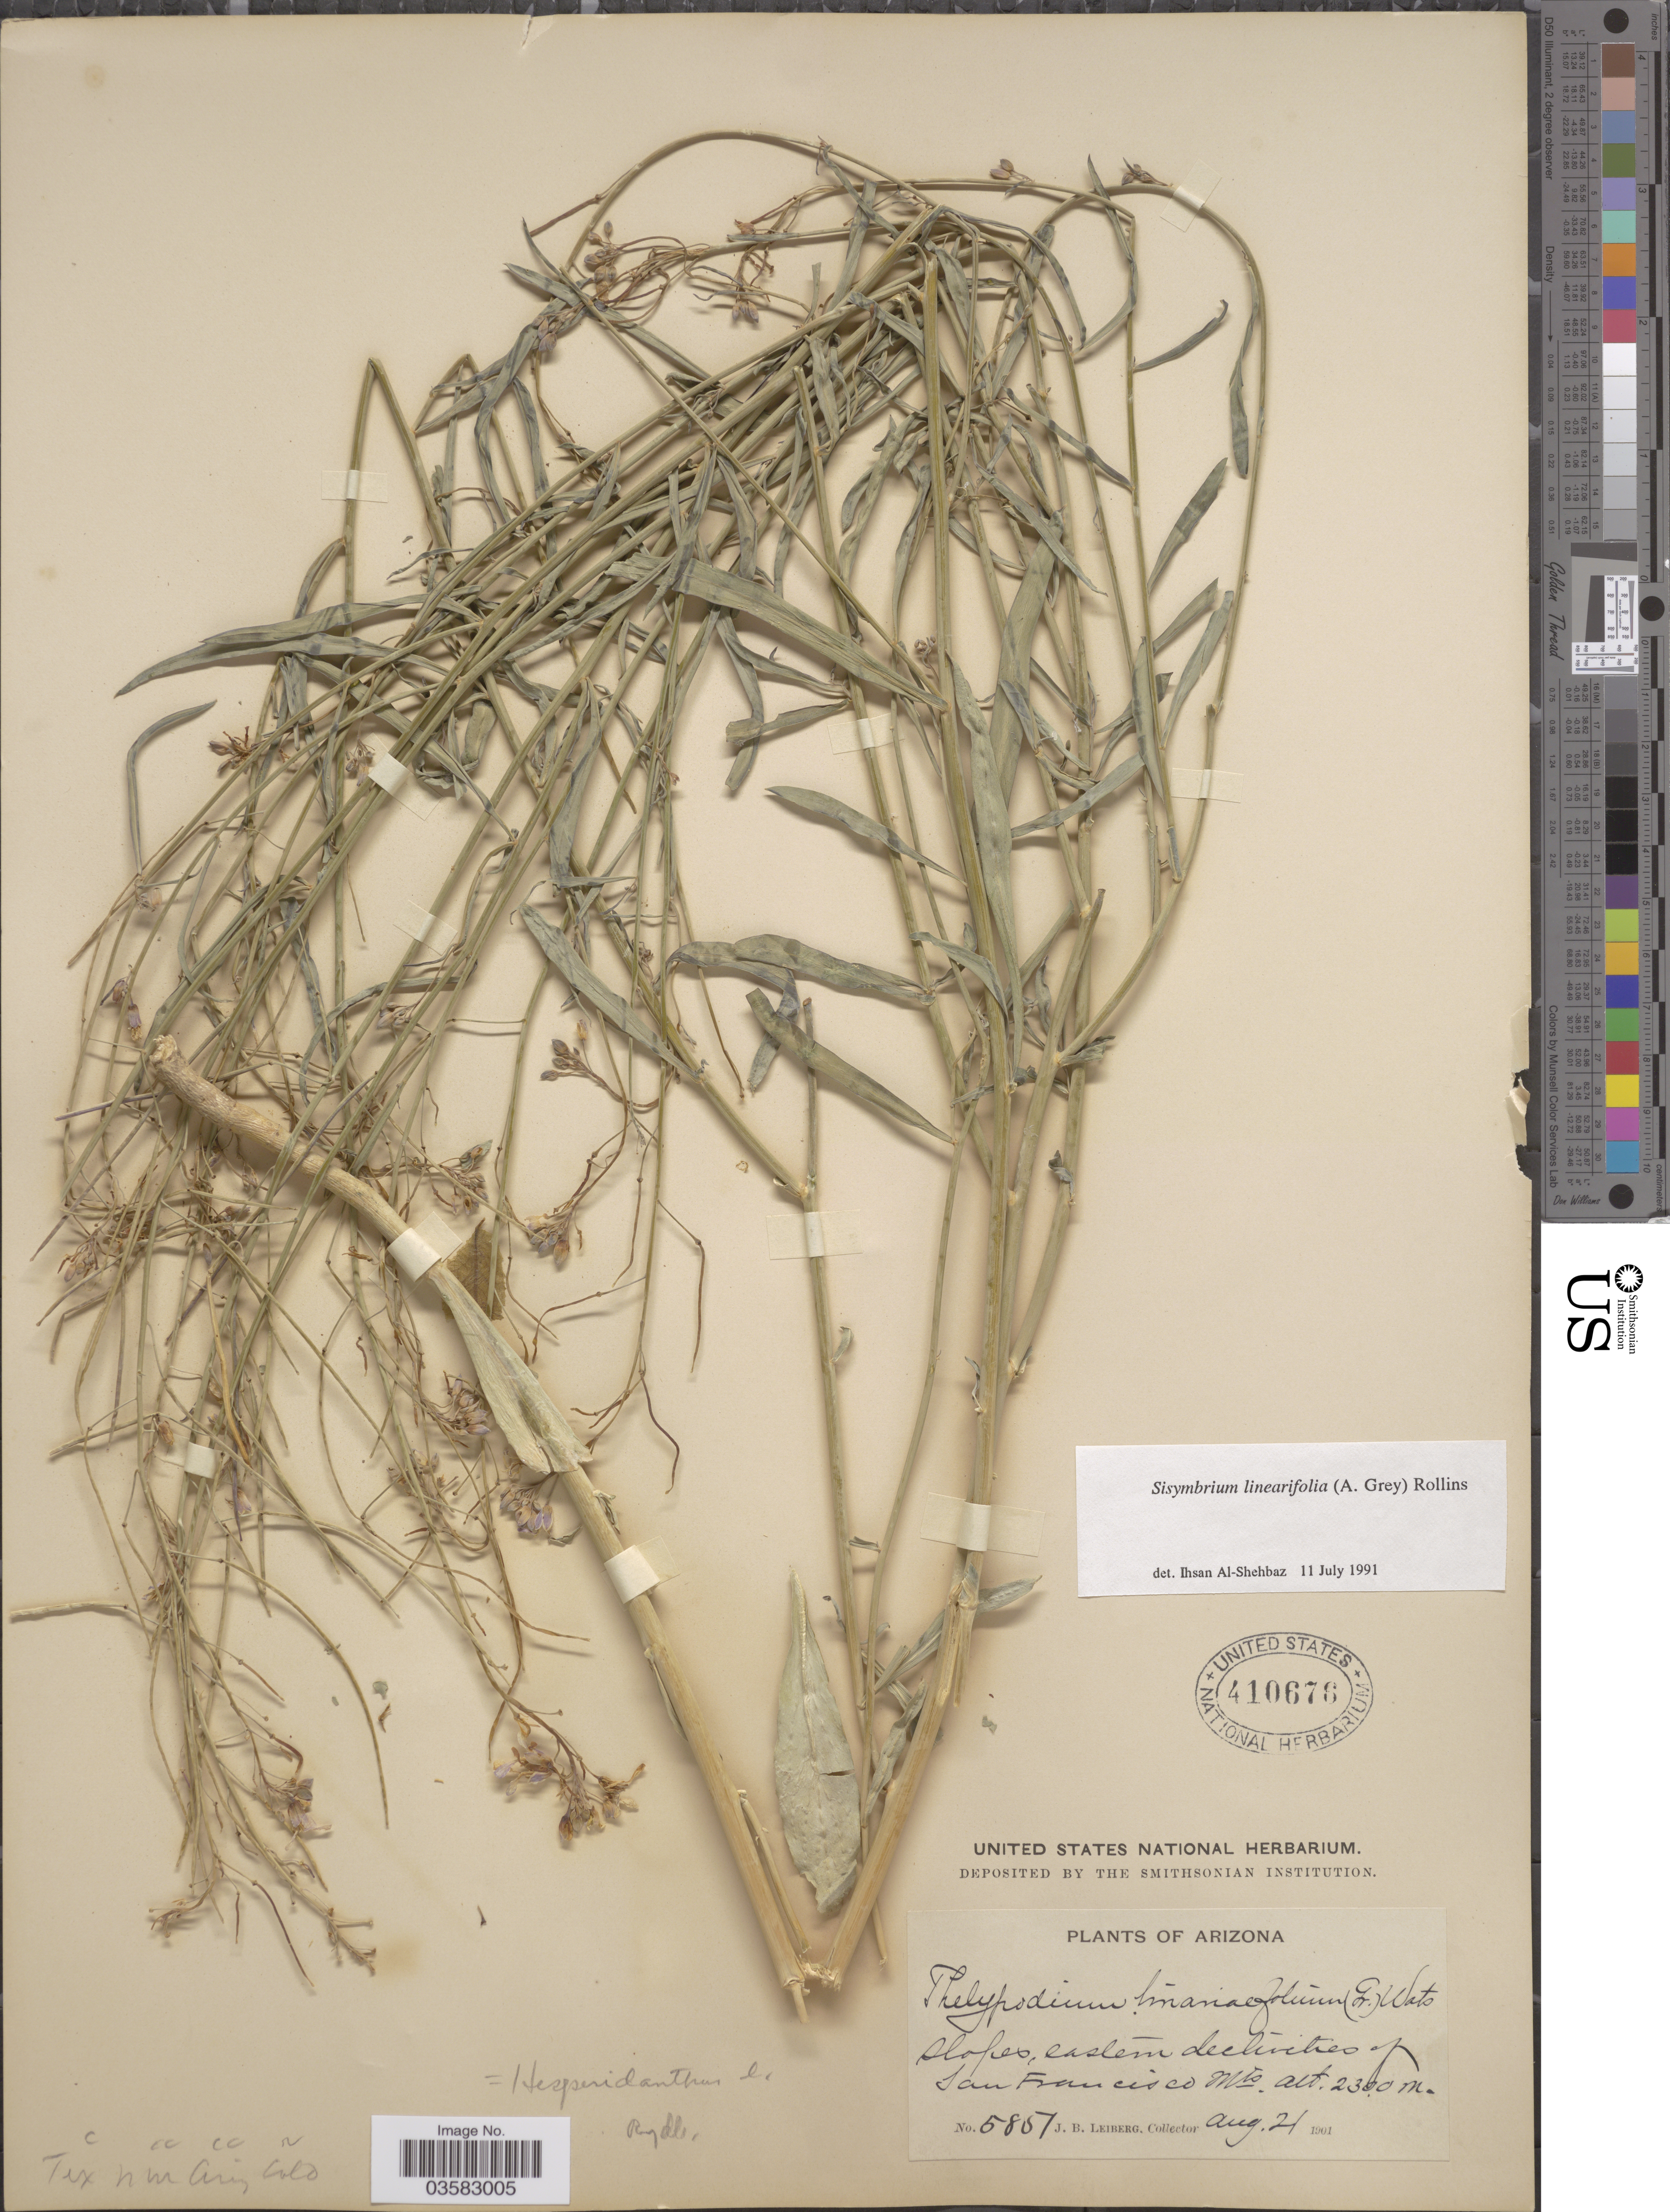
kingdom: Plantae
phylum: Tracheophyta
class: Magnoliopsida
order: Brassicales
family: Brassicaceae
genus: Sisymbrium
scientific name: Sisymbrium linearifolium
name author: (A. Gray) Payson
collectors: J. B. Leiberg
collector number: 5851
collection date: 1901-08-21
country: United States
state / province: Arizona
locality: Slopes, eastern declivities of San Francisco Mts.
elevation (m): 2300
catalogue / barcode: US 410676